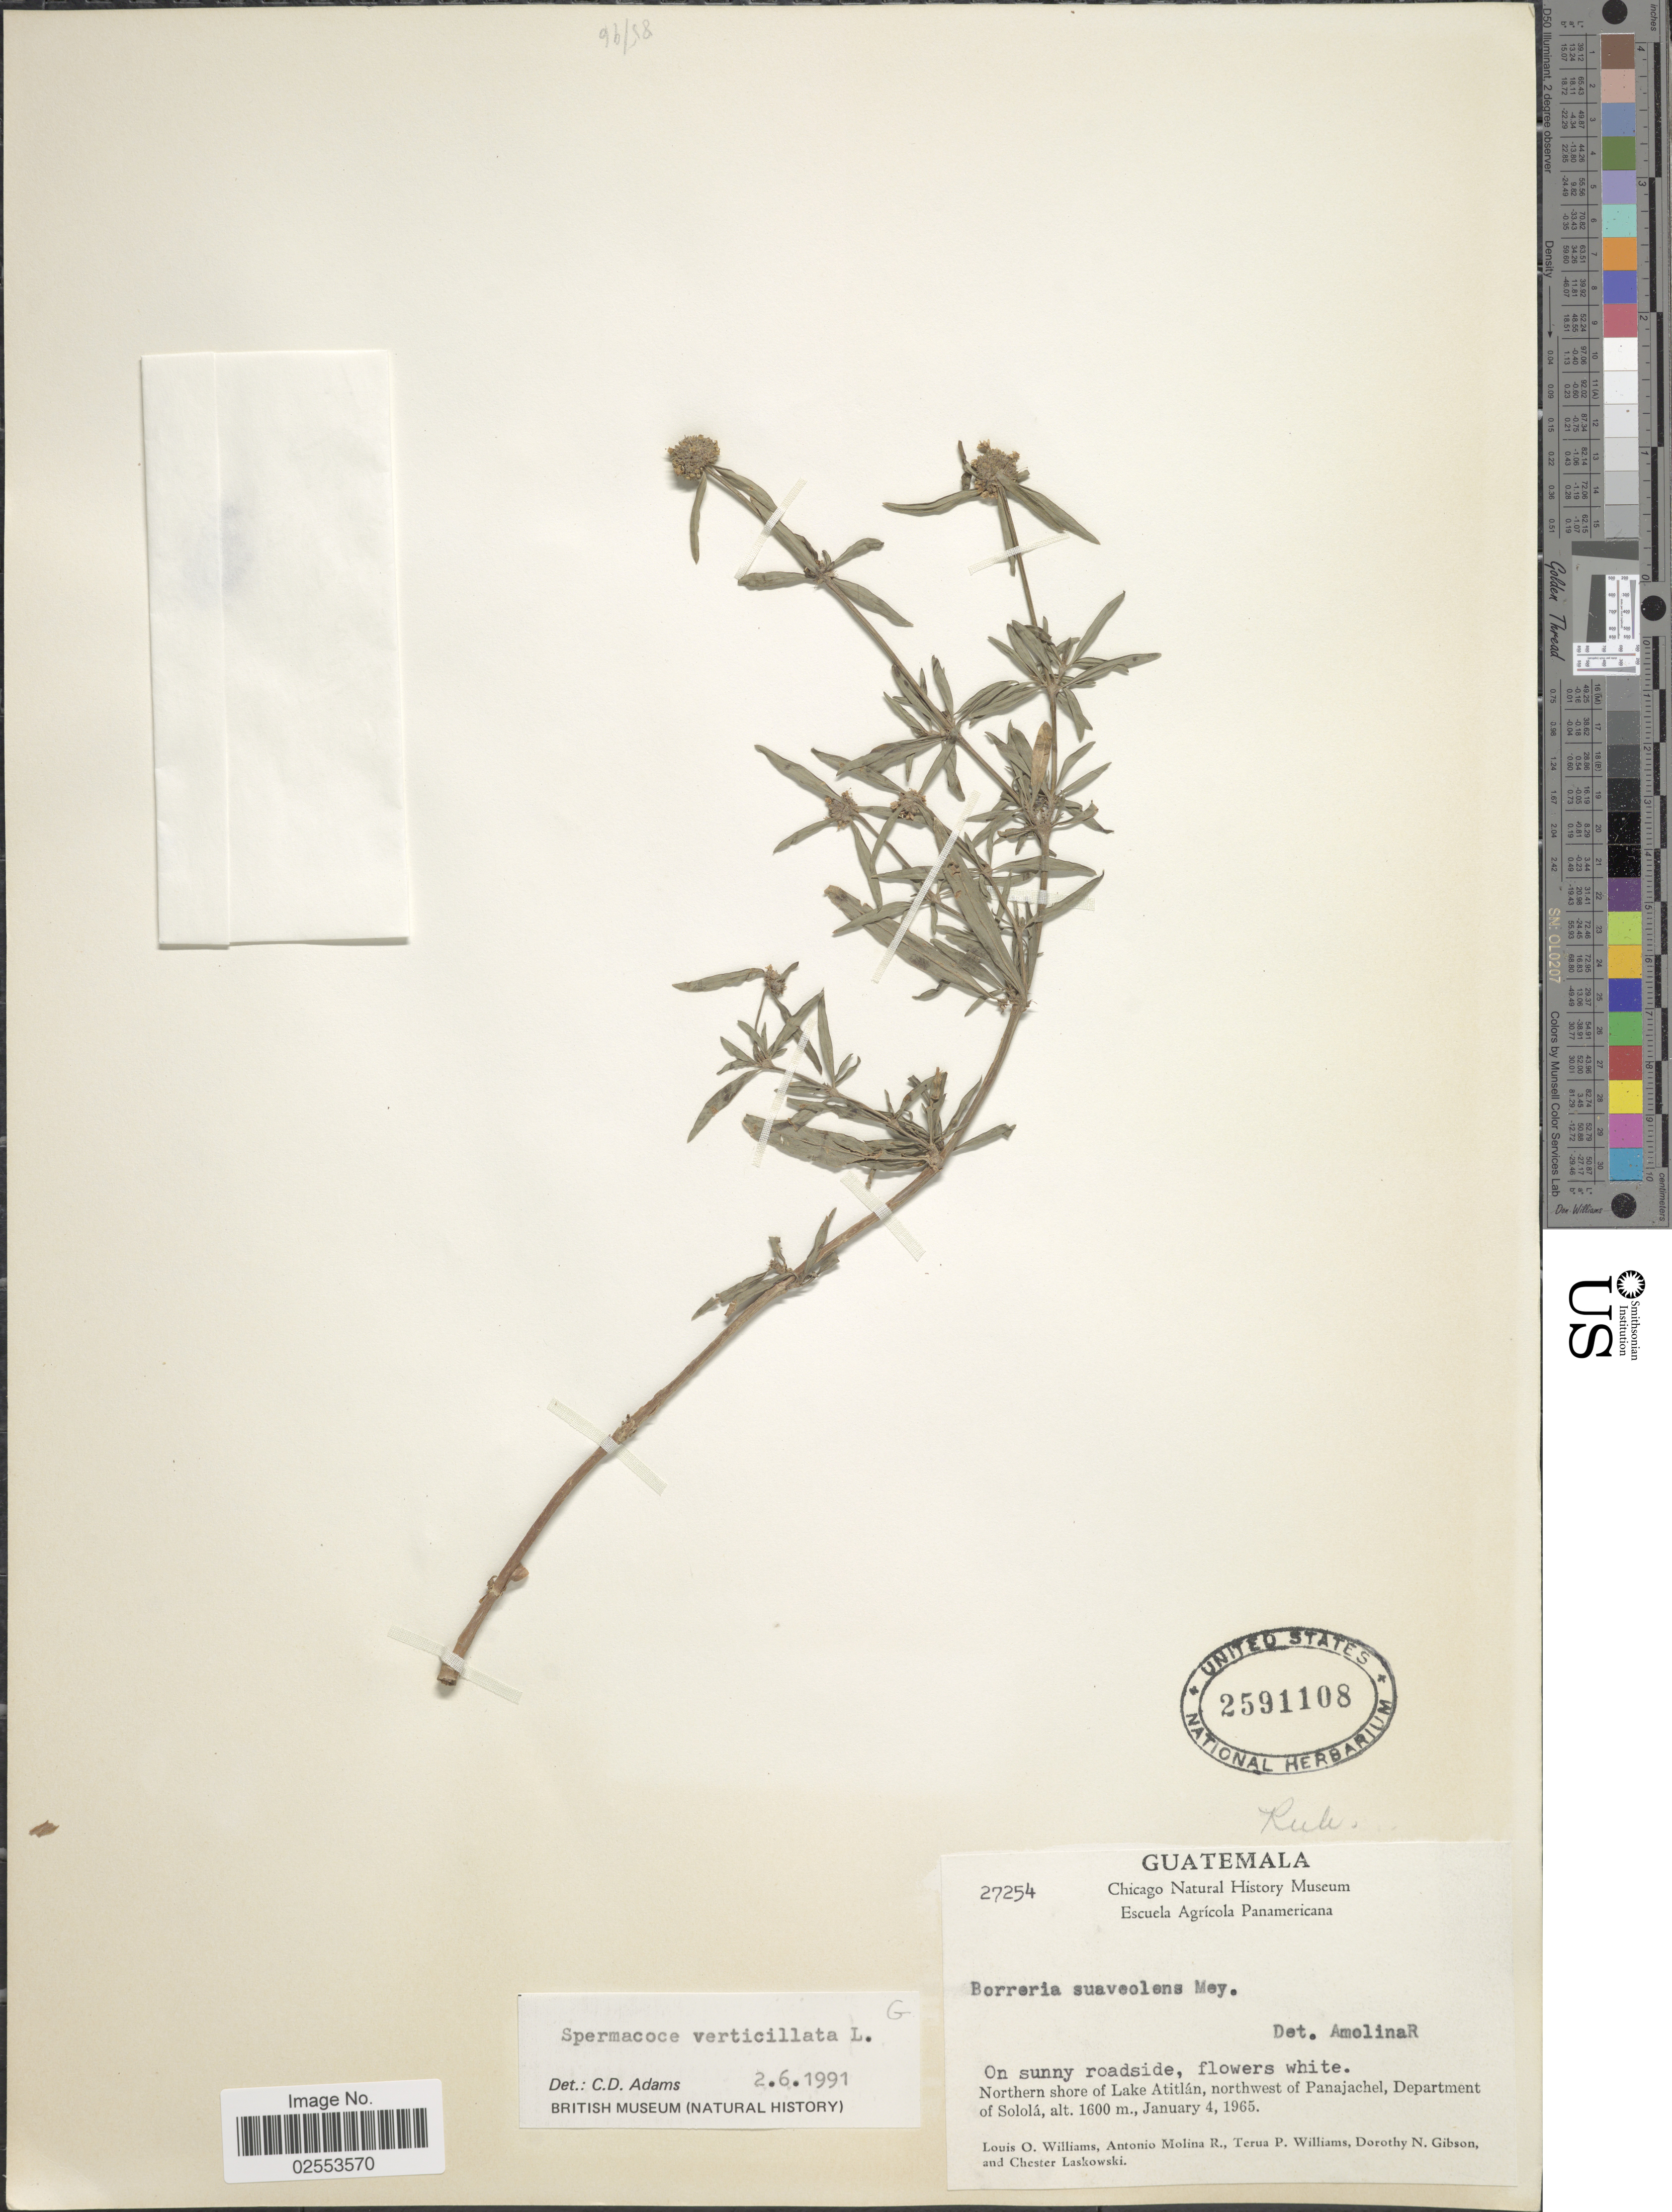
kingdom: Plantae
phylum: Tracheophyta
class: Magnoliopsida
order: Gentianales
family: Rubiaceae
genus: Spermacoce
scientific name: Spermacoce verticillata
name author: L.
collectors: L. O. Williams, A. Molina R., T. P. Williams, D. N. Gibson & C. Laskowski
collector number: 27254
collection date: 1965-01-04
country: Guatemala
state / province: Sololá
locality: Northern shore of Lake Atitlán, northwest of Panajachel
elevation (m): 1600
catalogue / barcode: US 2591108